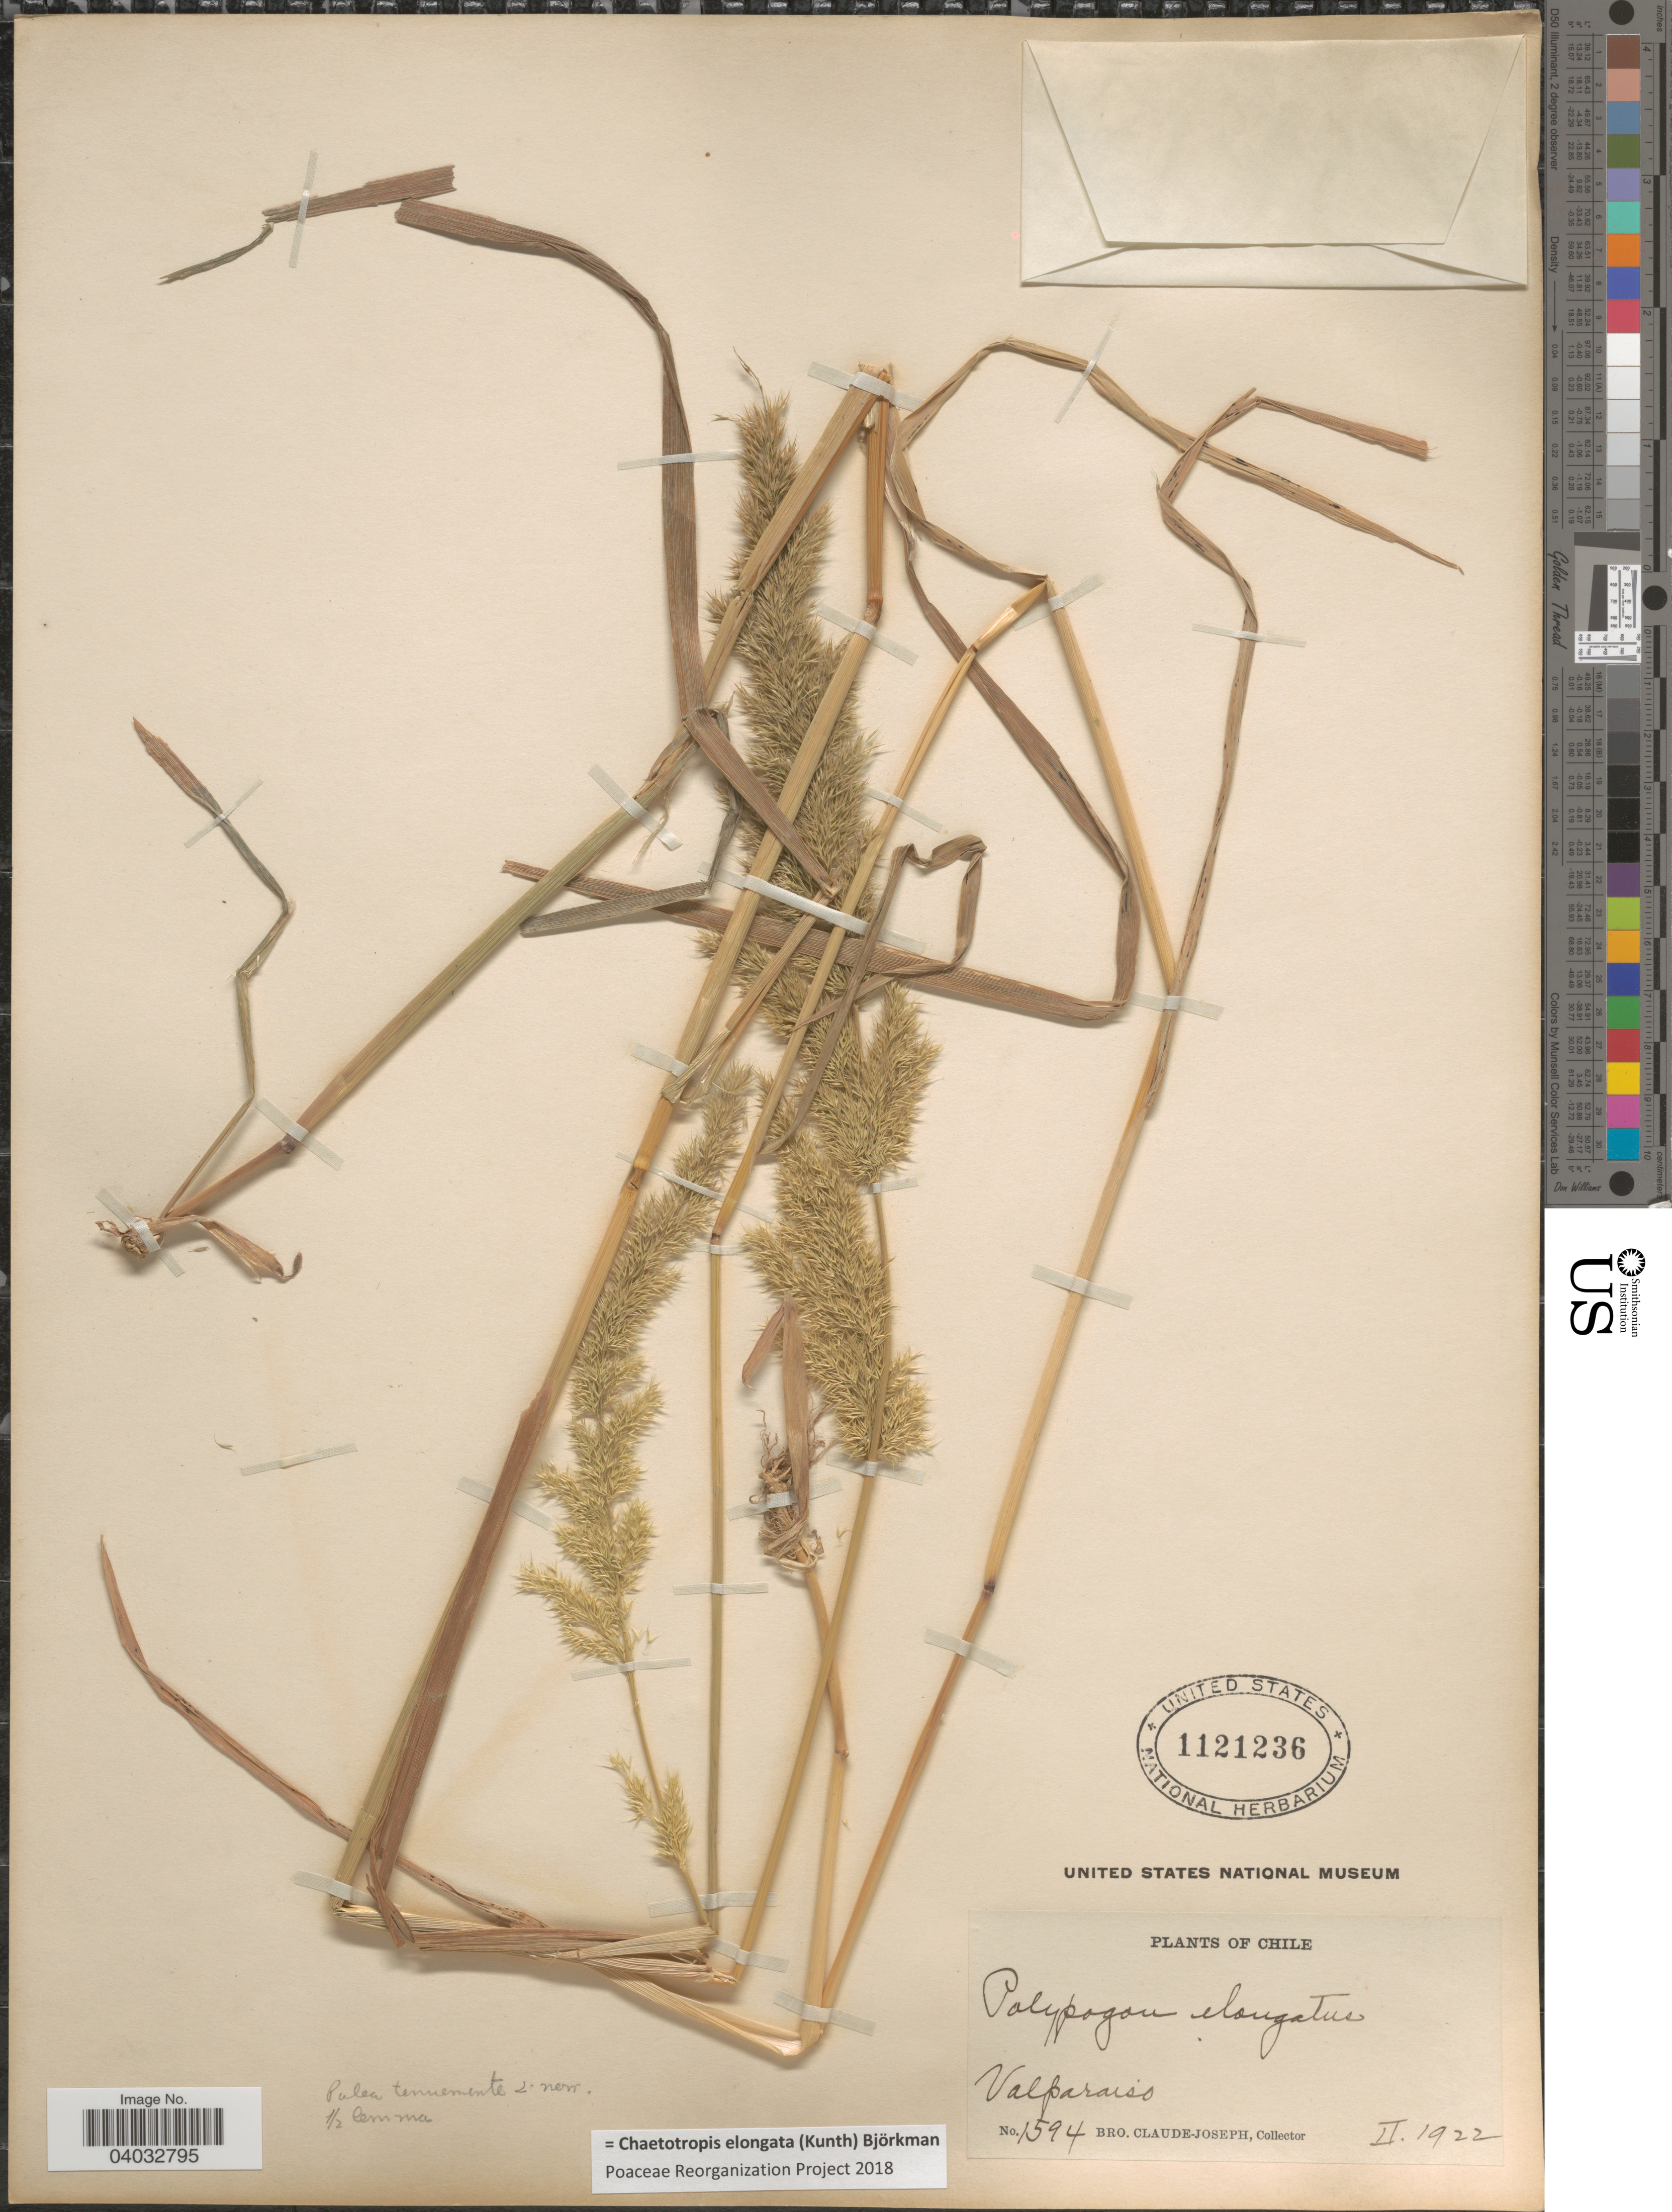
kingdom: Plantae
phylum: Tracheophyta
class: Liliopsida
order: Poales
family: Poaceae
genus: Chaetotropis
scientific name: Chaetotropis elongata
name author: (Kunth) Björkman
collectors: Bro. Claude-Joseph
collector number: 1594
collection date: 1922-02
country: Chile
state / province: Valparaíso (V)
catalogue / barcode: US 1121236